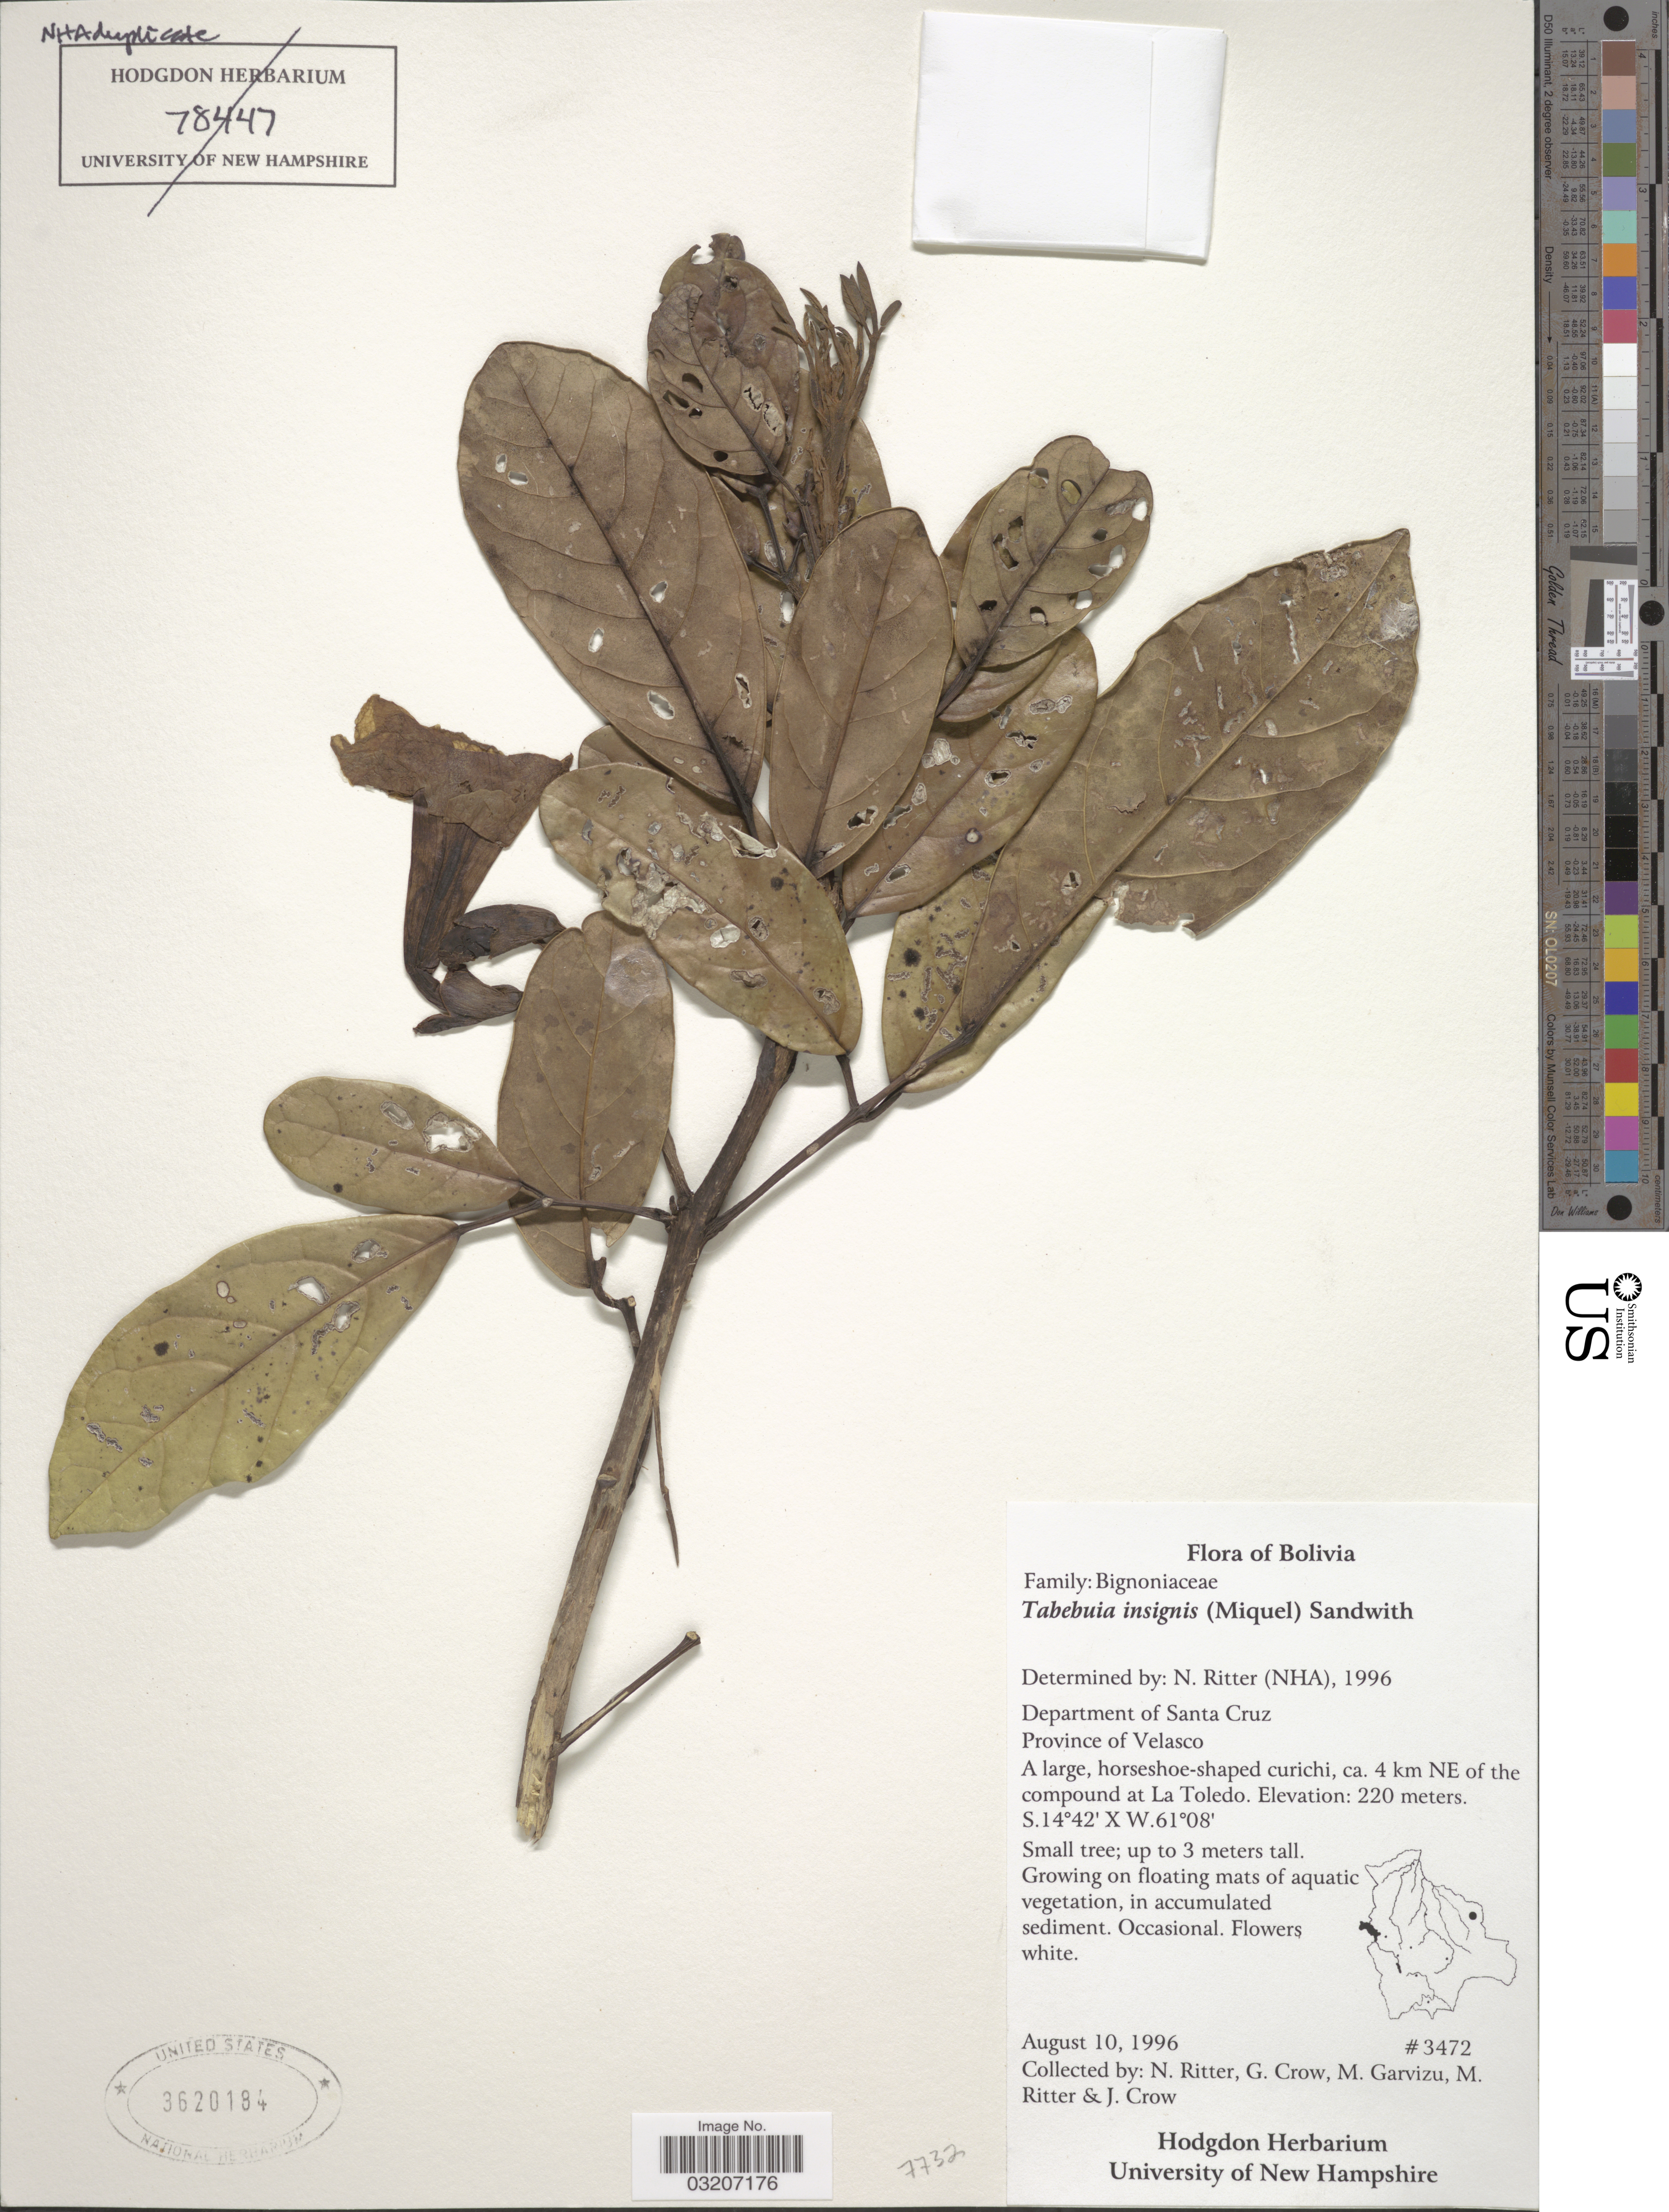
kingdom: Plantae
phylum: Tracheophyta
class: Magnoliopsida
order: Lamiales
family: Bignoniaceae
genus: Tabebuia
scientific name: Tabebuia insignis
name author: (Miq.) Sandwith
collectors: N. Ritter, G. Crow, M. Garvizu, M. Ritter & J. Crow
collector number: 3472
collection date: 1996-08-10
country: Bolivia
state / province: Santa Cruz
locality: Department of Santa Cruz. Province of Velasco. Ca. 4 km NE of the compound at La Toledo.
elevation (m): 220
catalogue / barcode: US 3620184